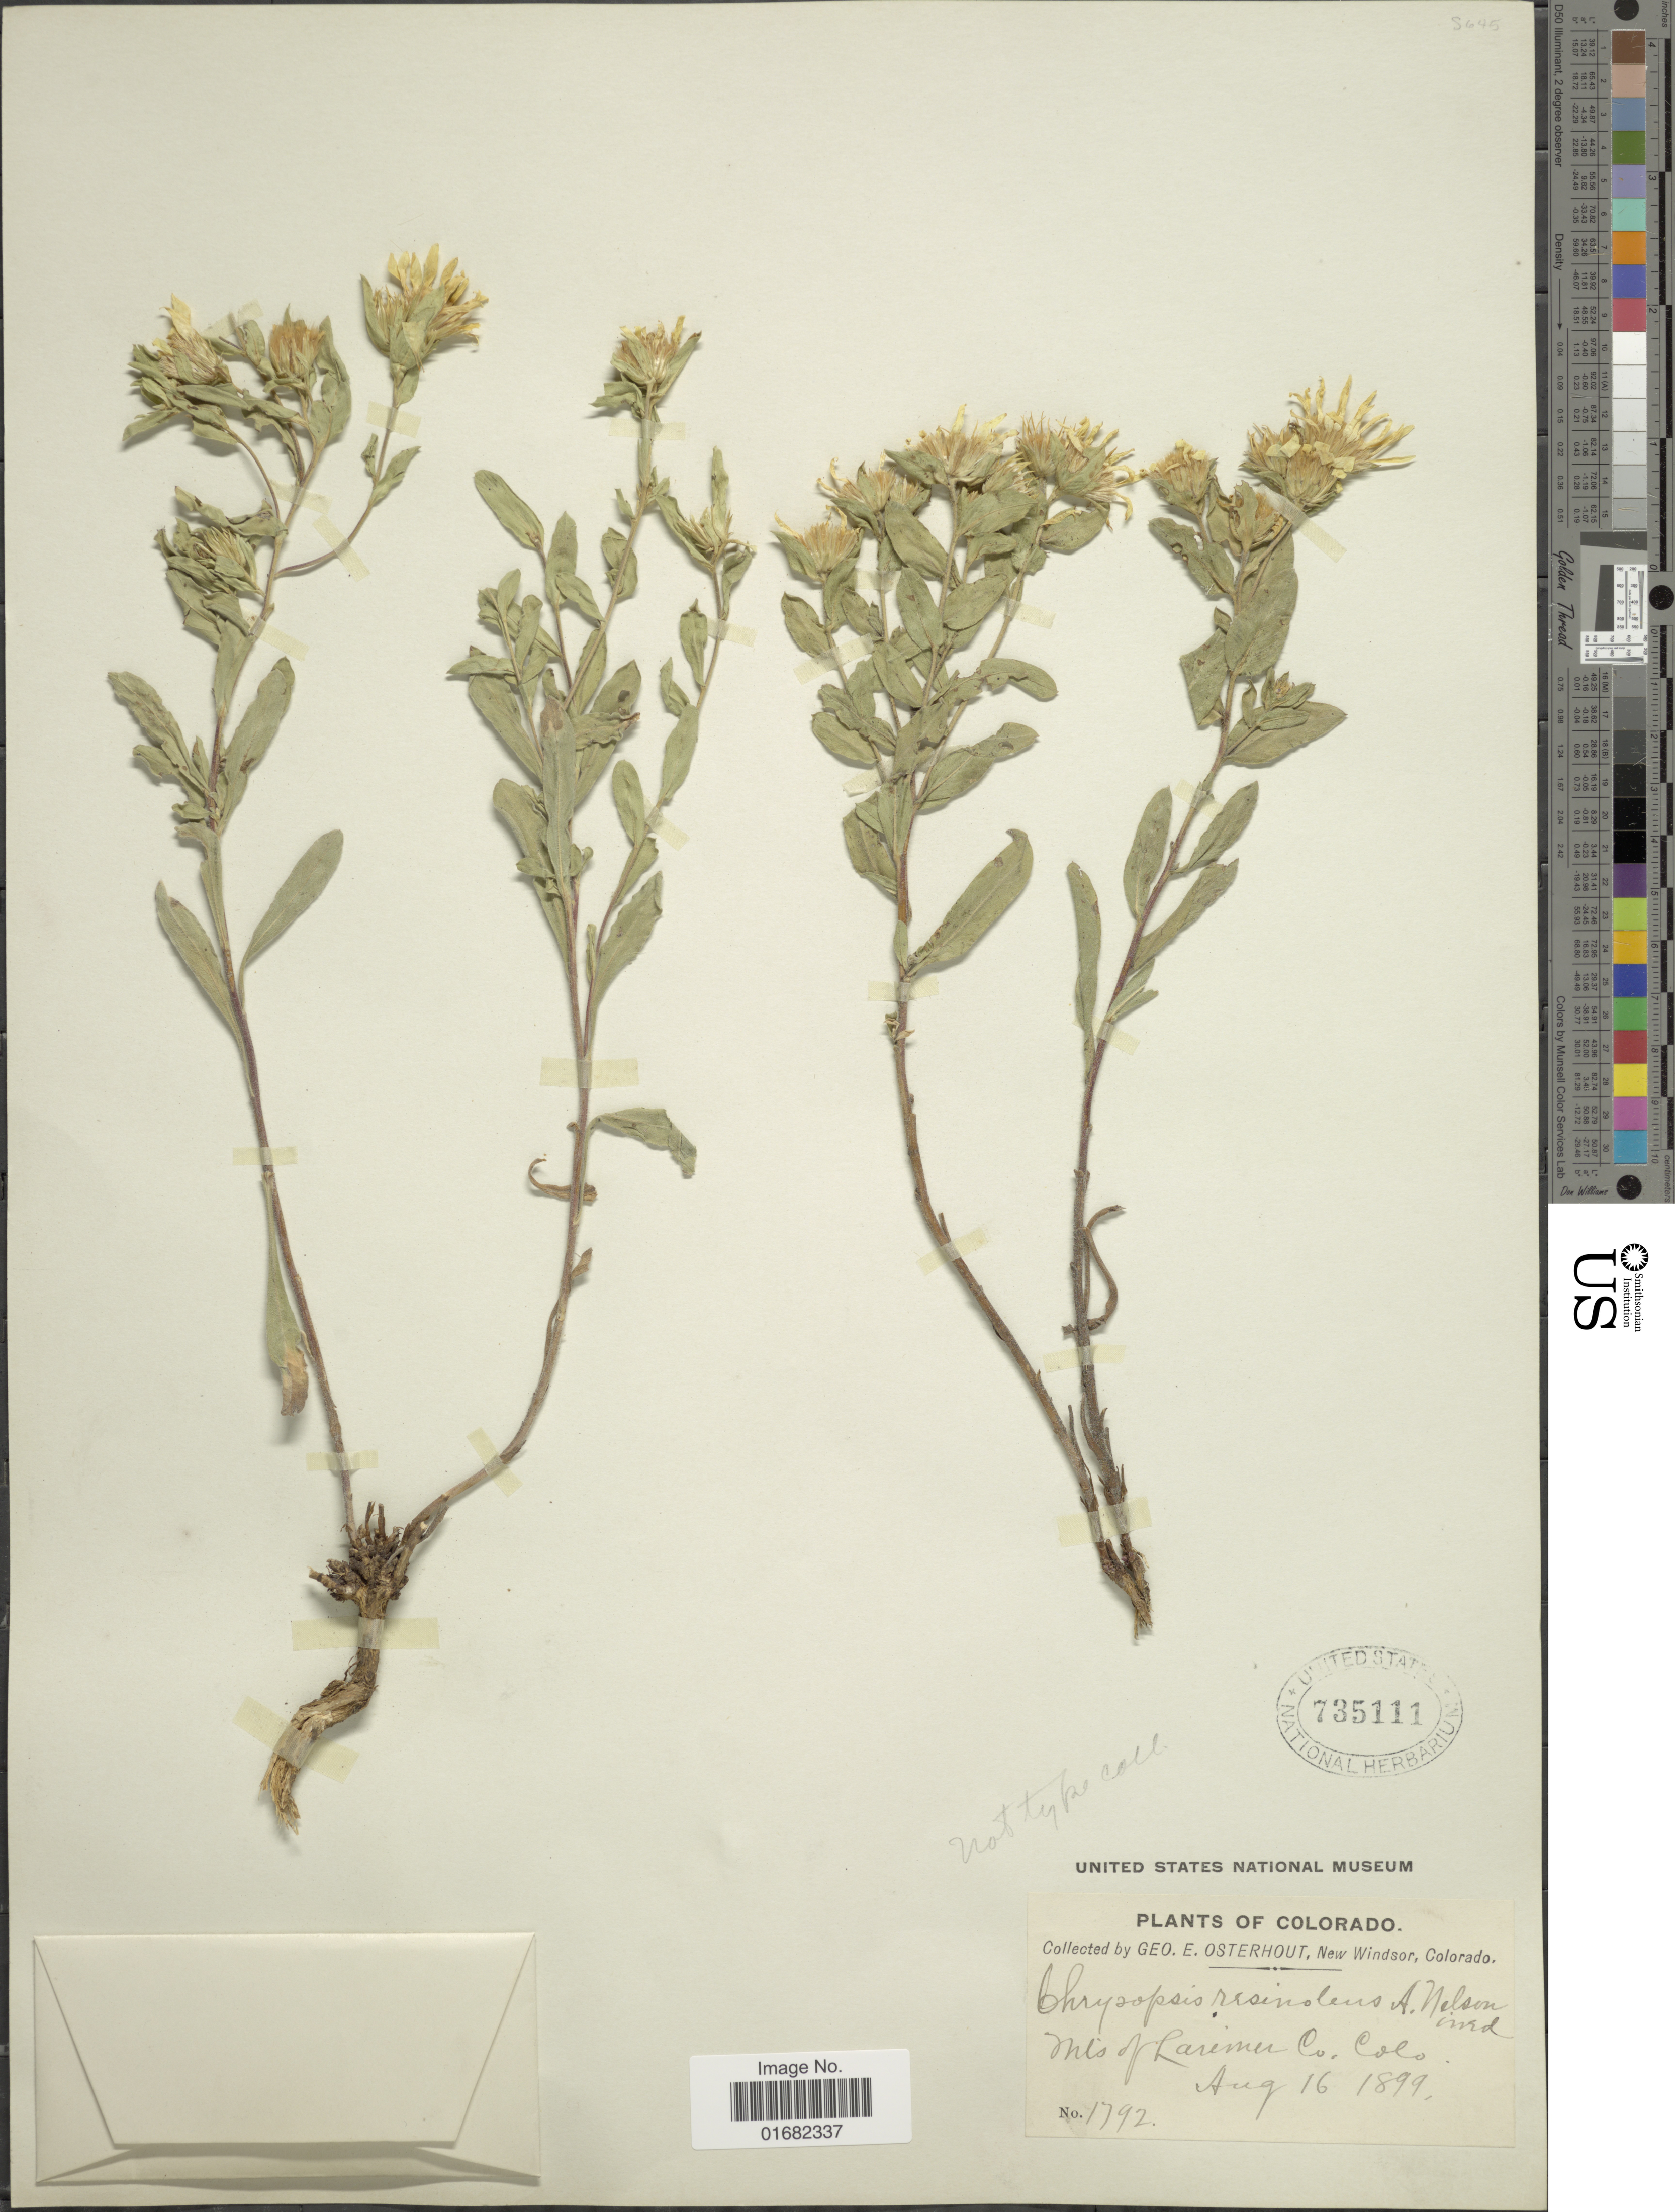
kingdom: Plantae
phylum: Tracheophyta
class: Magnoliopsida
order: Asterales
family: Asteraceae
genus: Heterotheca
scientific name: Heterotheca fulcrata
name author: (Greene) Shinners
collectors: G. Osterhout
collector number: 1792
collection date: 1899-08-16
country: United States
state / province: Colorado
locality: Mts. of Larimer Co.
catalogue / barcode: US 735111